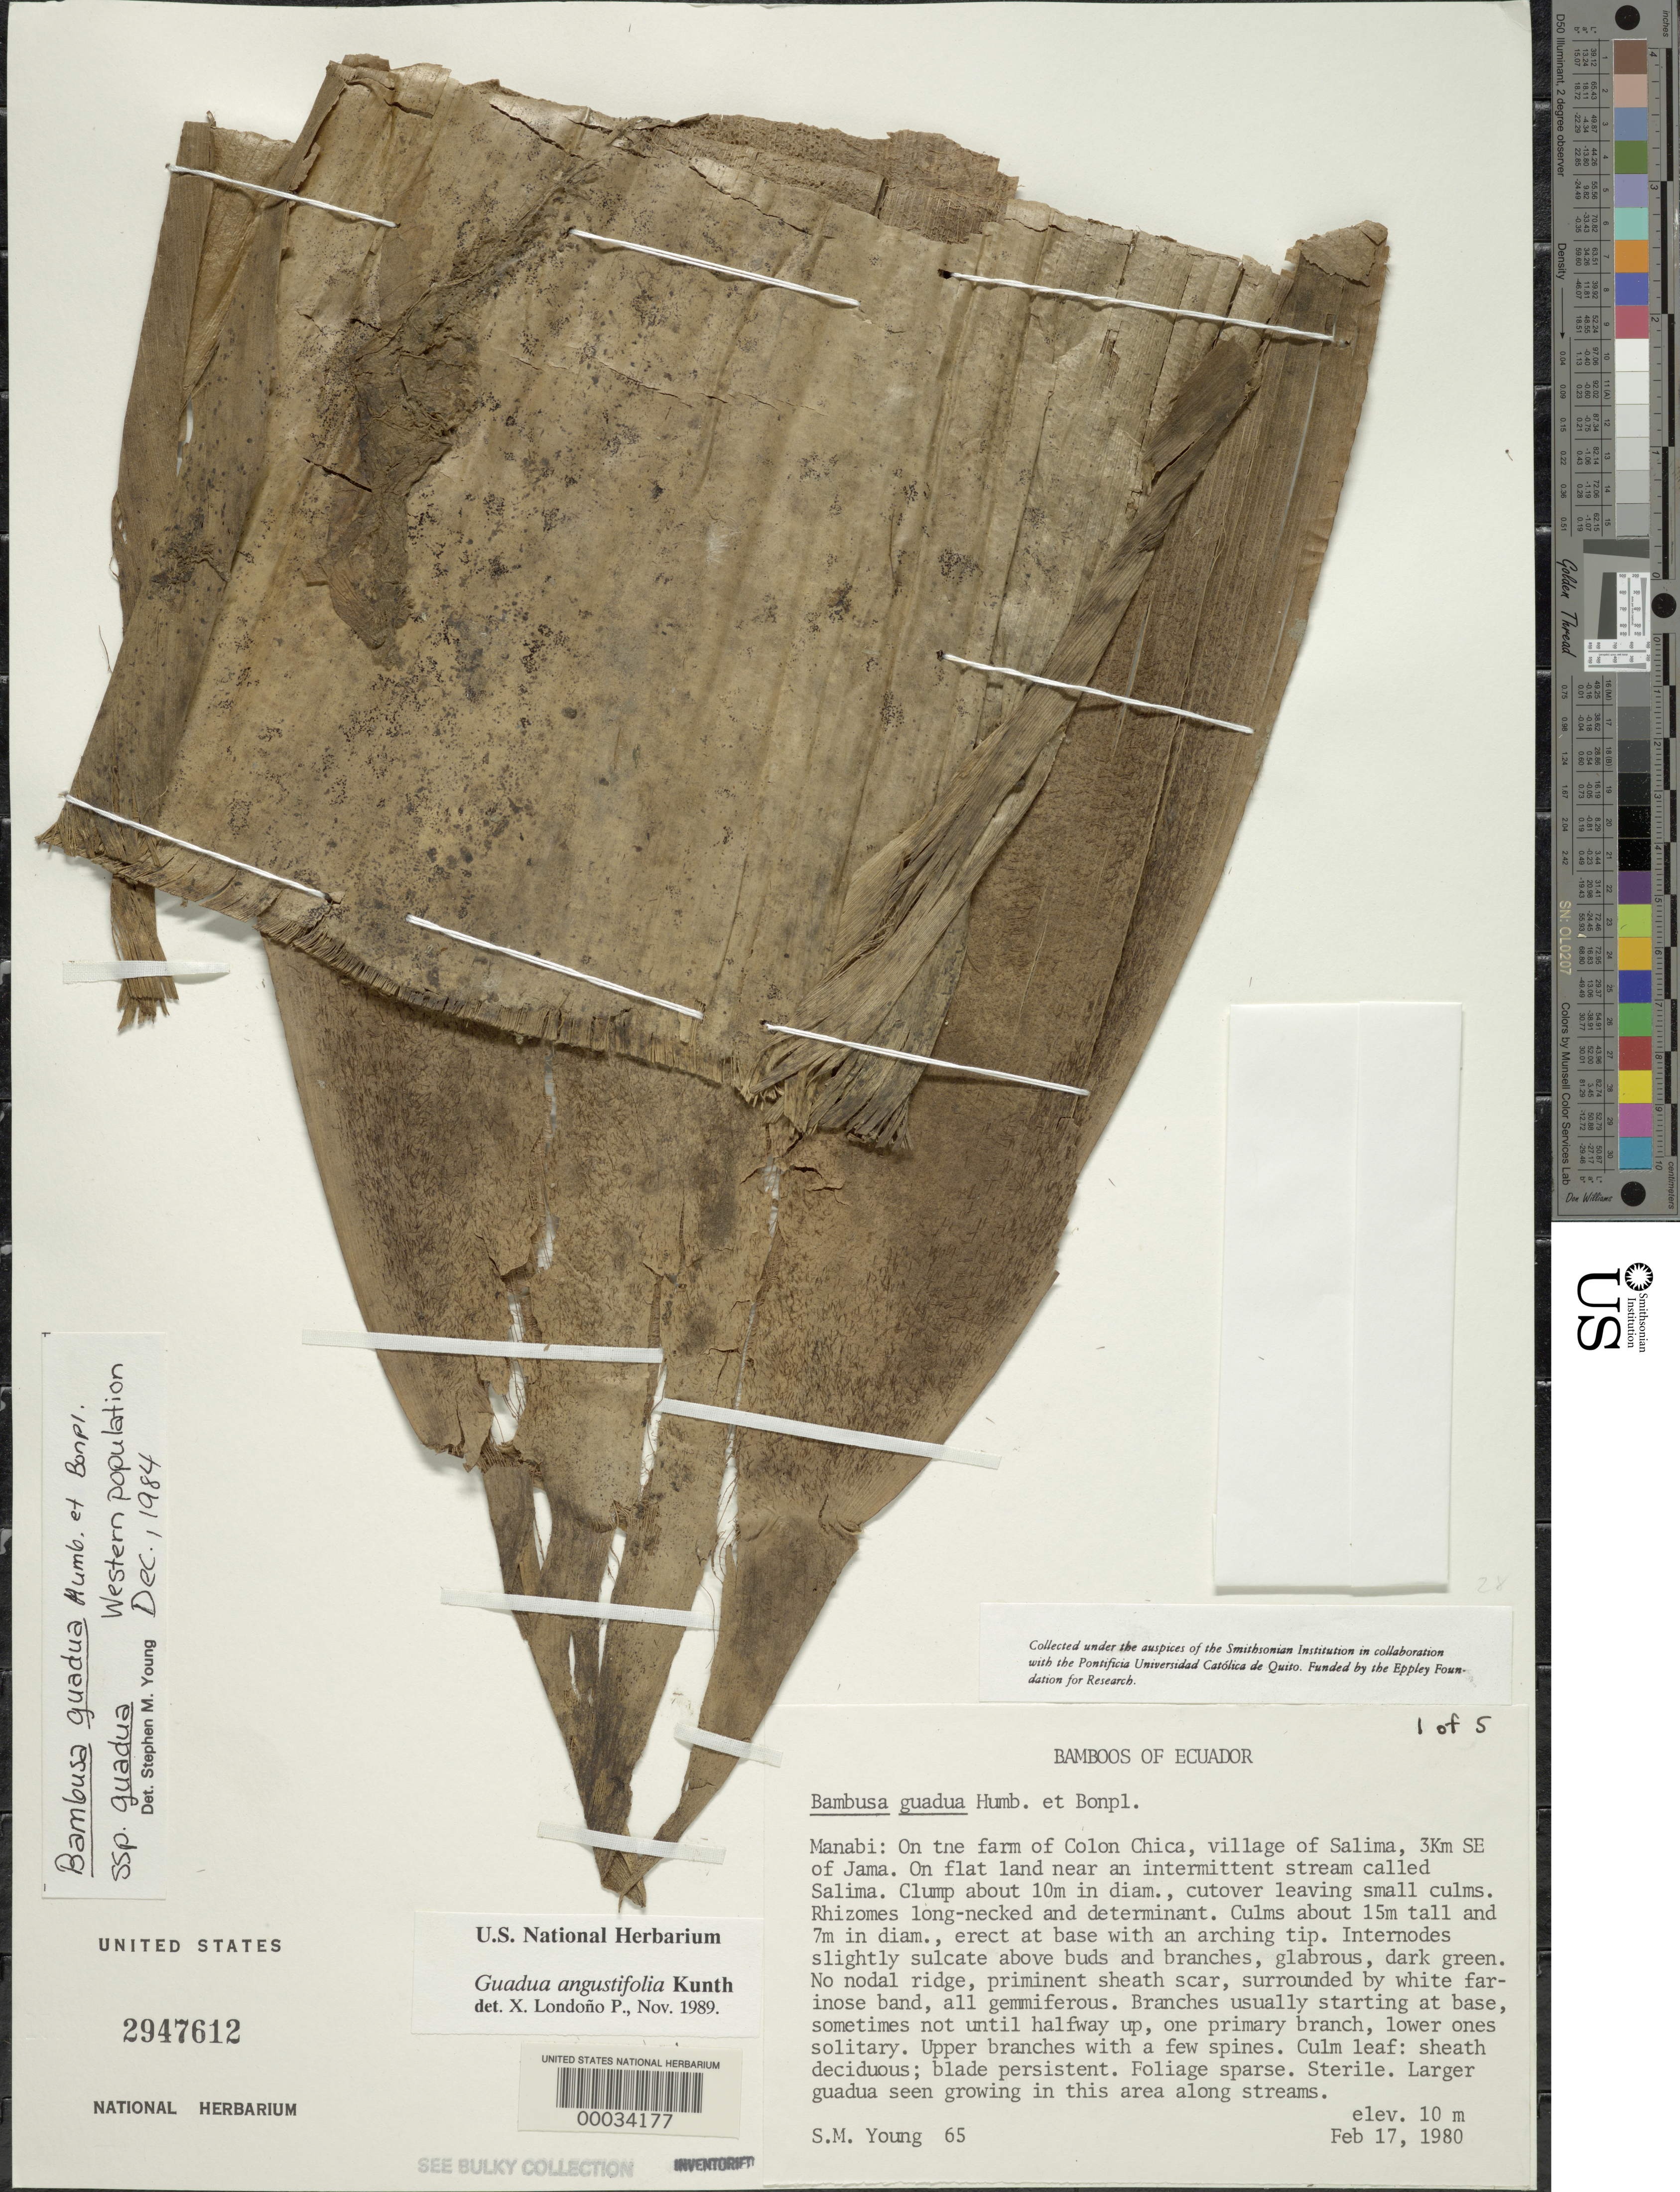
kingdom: Plantae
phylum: Tracheophyta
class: Liliopsida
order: Poales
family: Poaceae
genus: Guadua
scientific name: Guadua angustifolia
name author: Kunth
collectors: S. Young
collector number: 65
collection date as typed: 17 Feb 1980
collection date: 1980-02-17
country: Ecuador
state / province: Manabí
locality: Salima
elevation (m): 10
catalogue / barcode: US 2947612